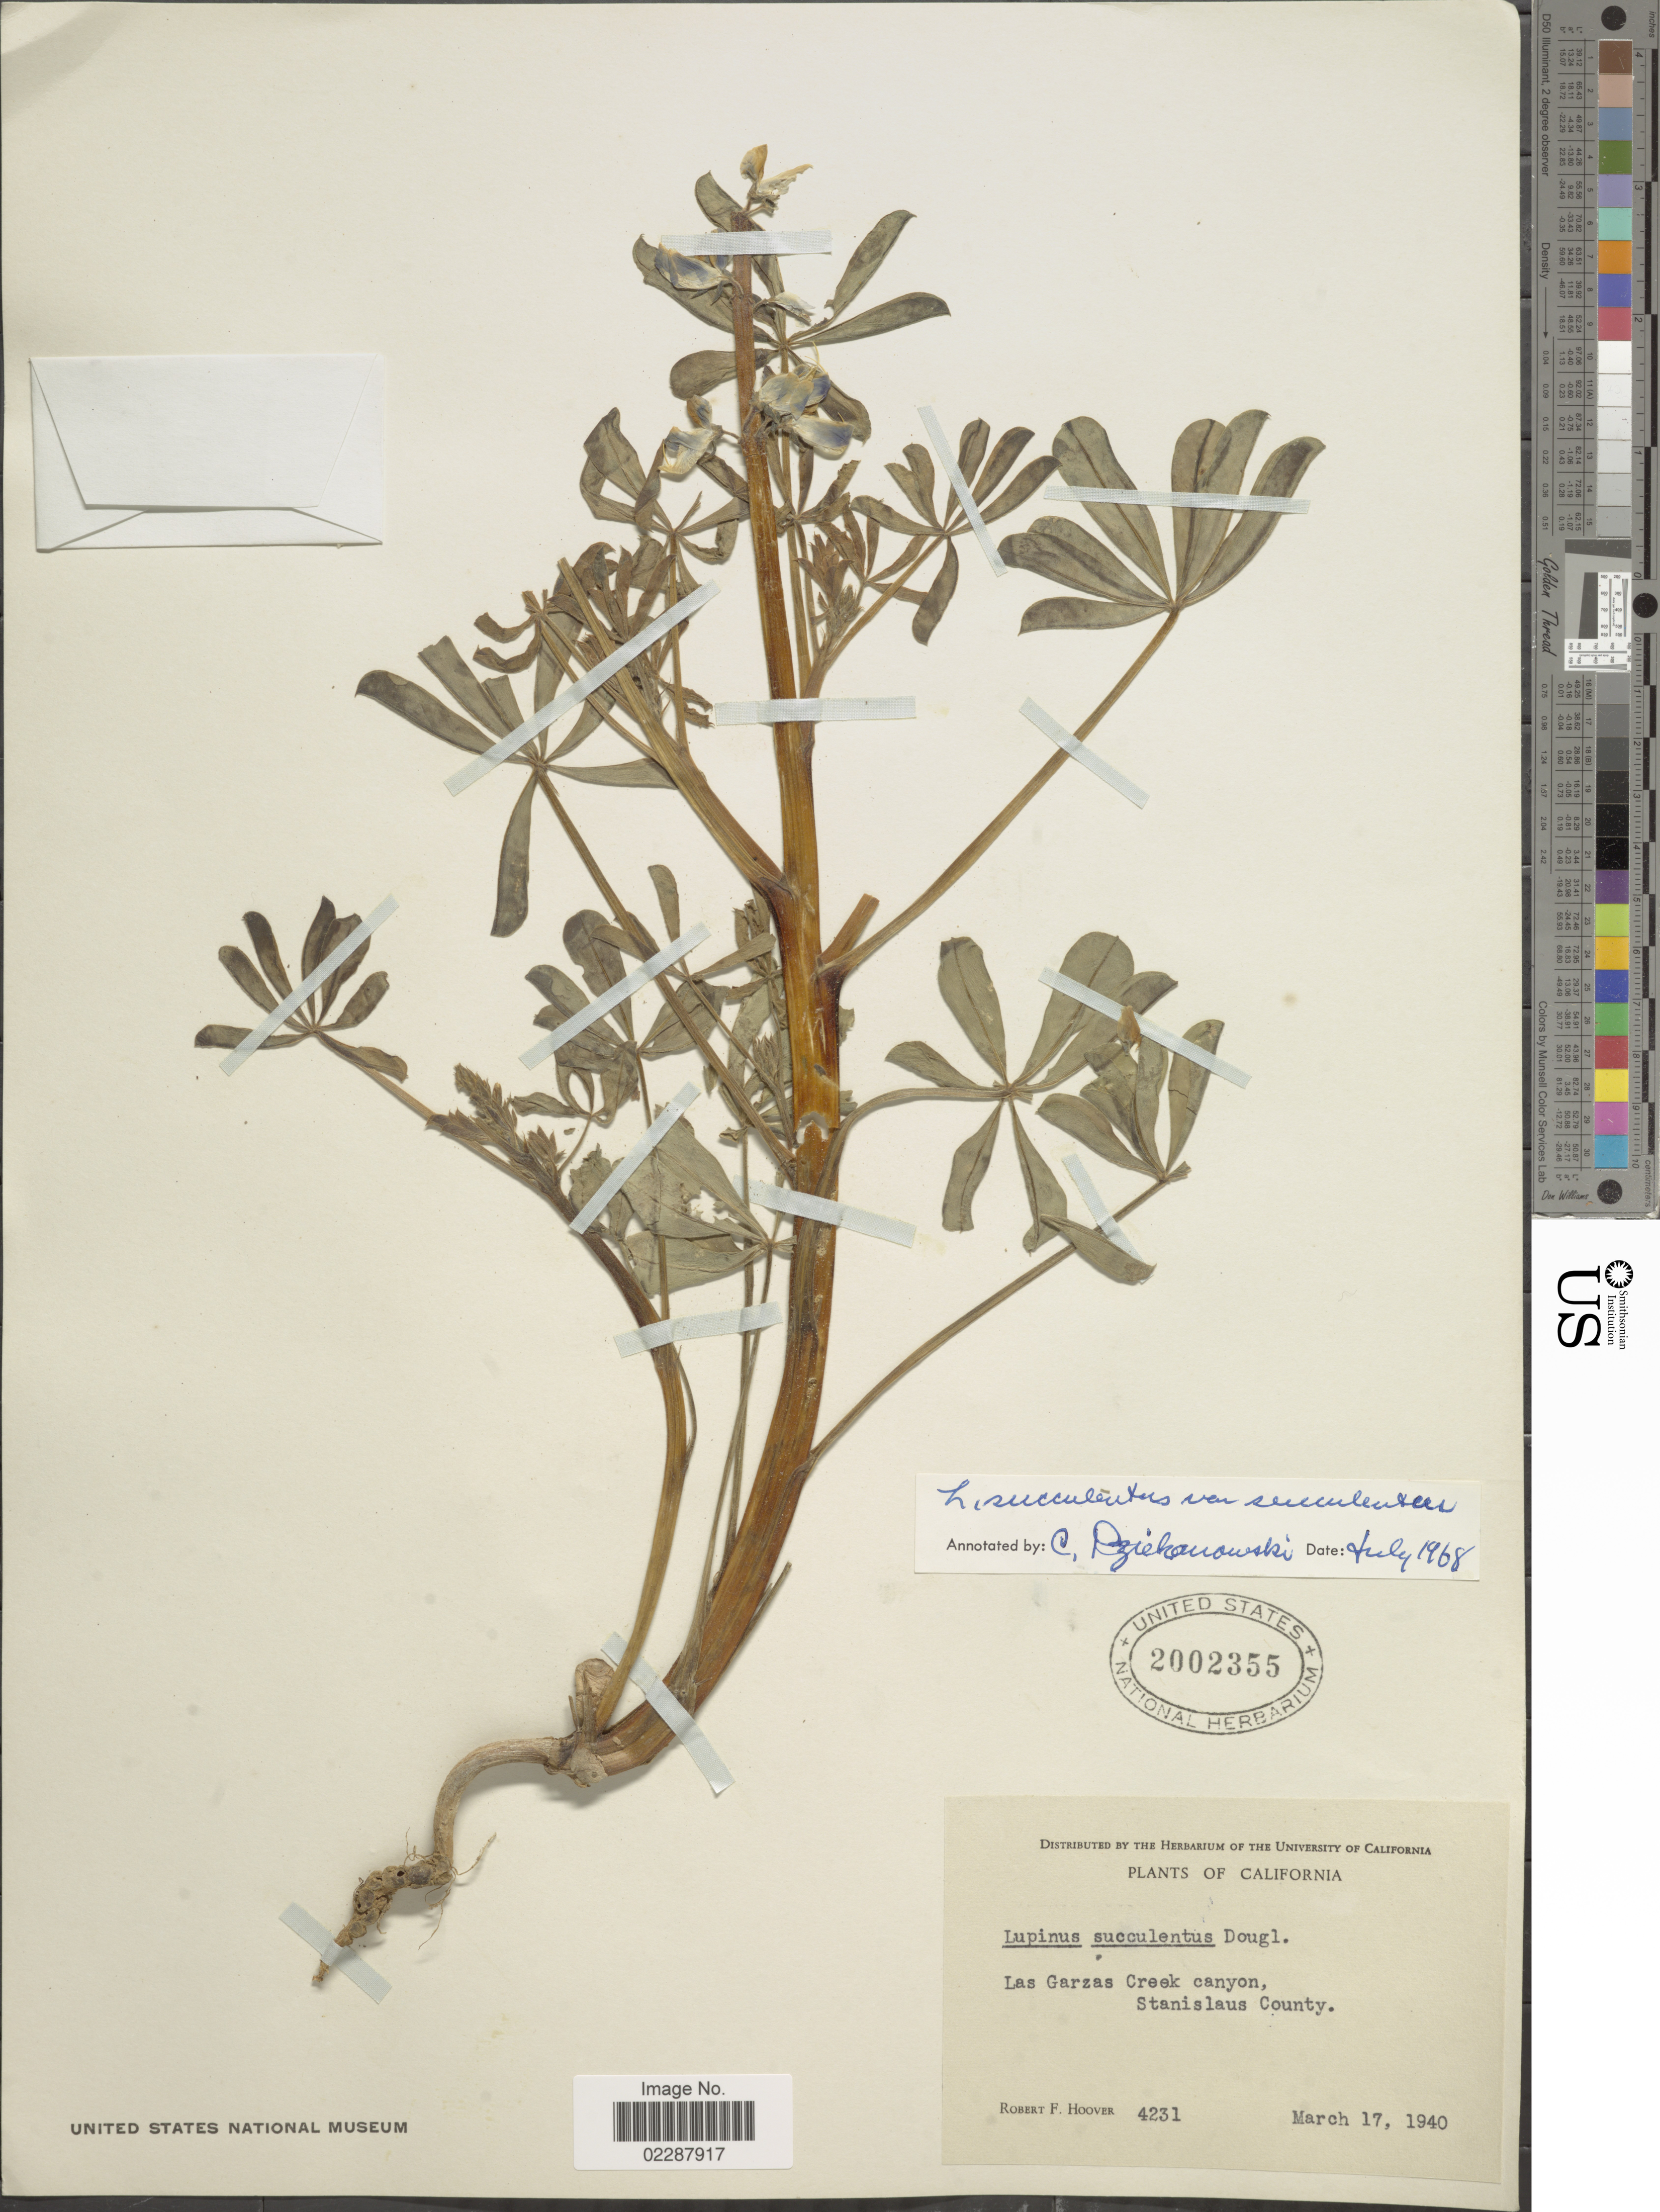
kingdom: Plantae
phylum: Tracheophyta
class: Magnoliopsida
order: Fabales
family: Fabaceae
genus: Lupinus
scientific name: Lupinus succulentus var. succulentus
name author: Douglas ex K. Koch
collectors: R. F. Hoover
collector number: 4231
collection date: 1940-03-17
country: United States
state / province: California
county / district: Stanislaus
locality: Las Garzas Creek Canyon, Stanislaus County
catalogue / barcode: US 2002355